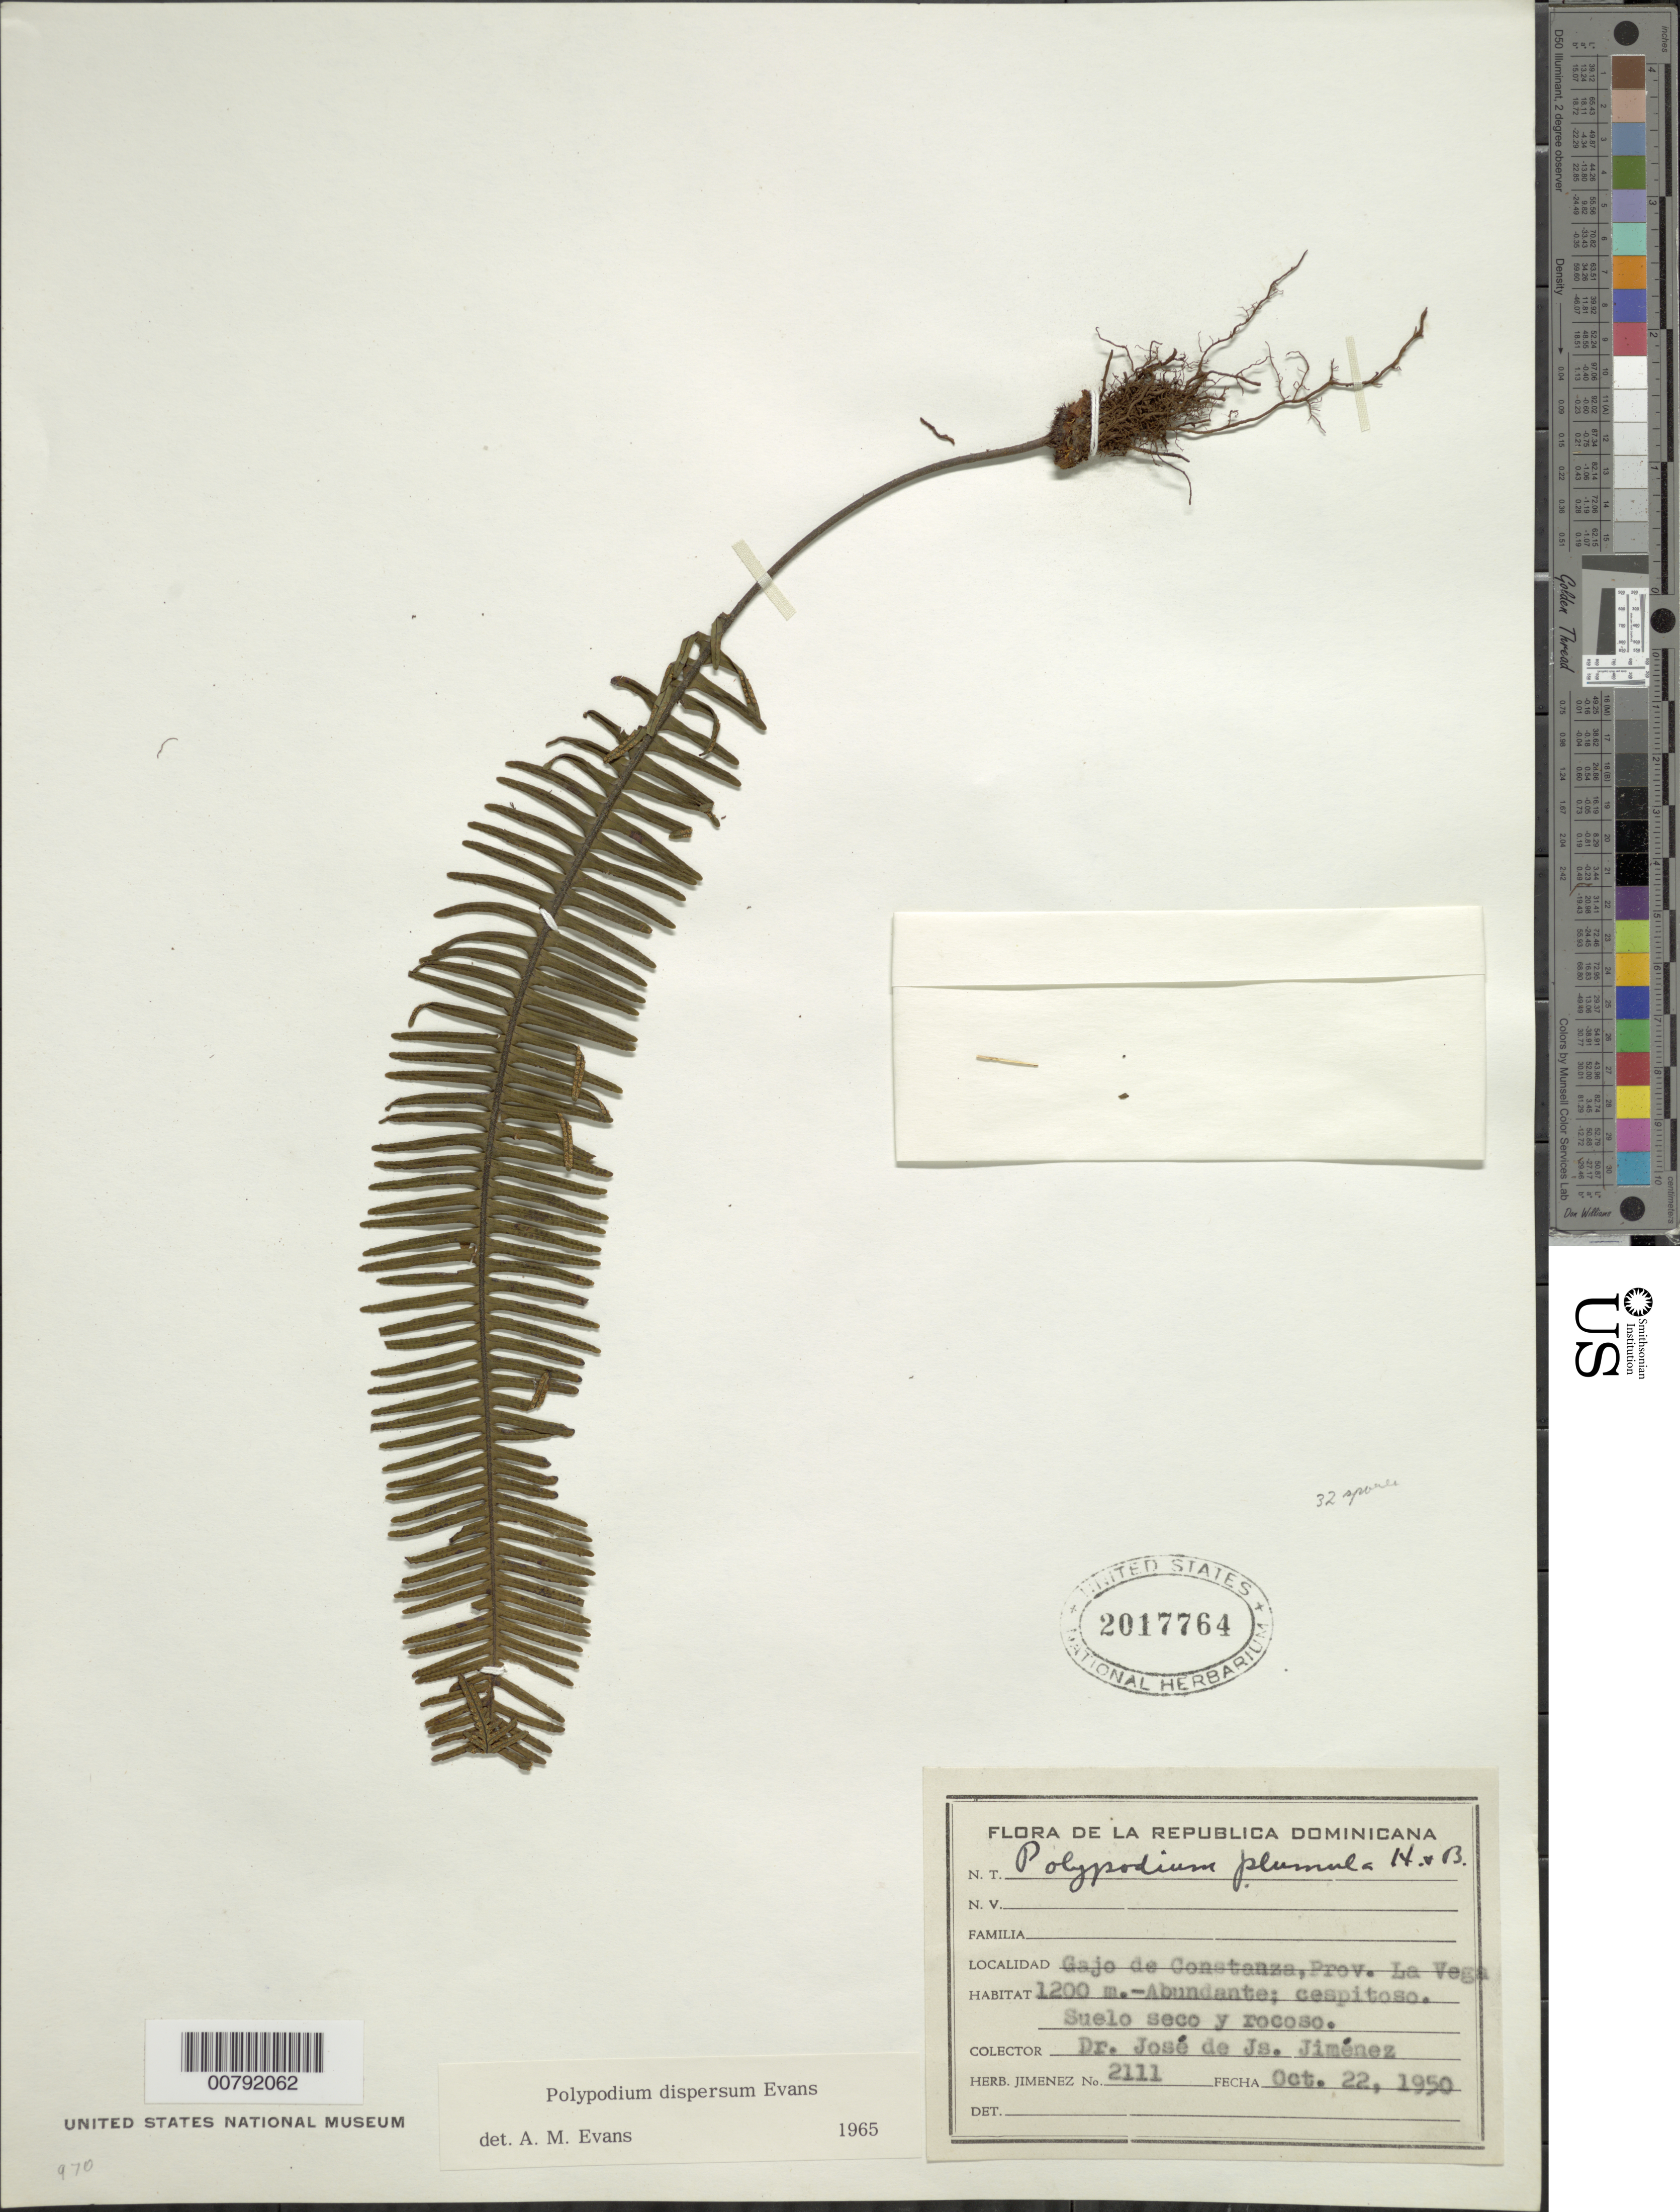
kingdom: Plantae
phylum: Tracheophyta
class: Polypodiopsida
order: Polypodiales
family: Polypodiaceae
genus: Pecluma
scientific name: Pecluma dispersa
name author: (A.M. Evans) M.G. Price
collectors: J. J. Jiménez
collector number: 2111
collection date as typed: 22 Oct 1950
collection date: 1950-10-22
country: Dominican Republic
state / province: La Vega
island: Hispaniola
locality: Gajo de Constanza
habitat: Suelo seco y rocoso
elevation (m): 1200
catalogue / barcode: US 2017764